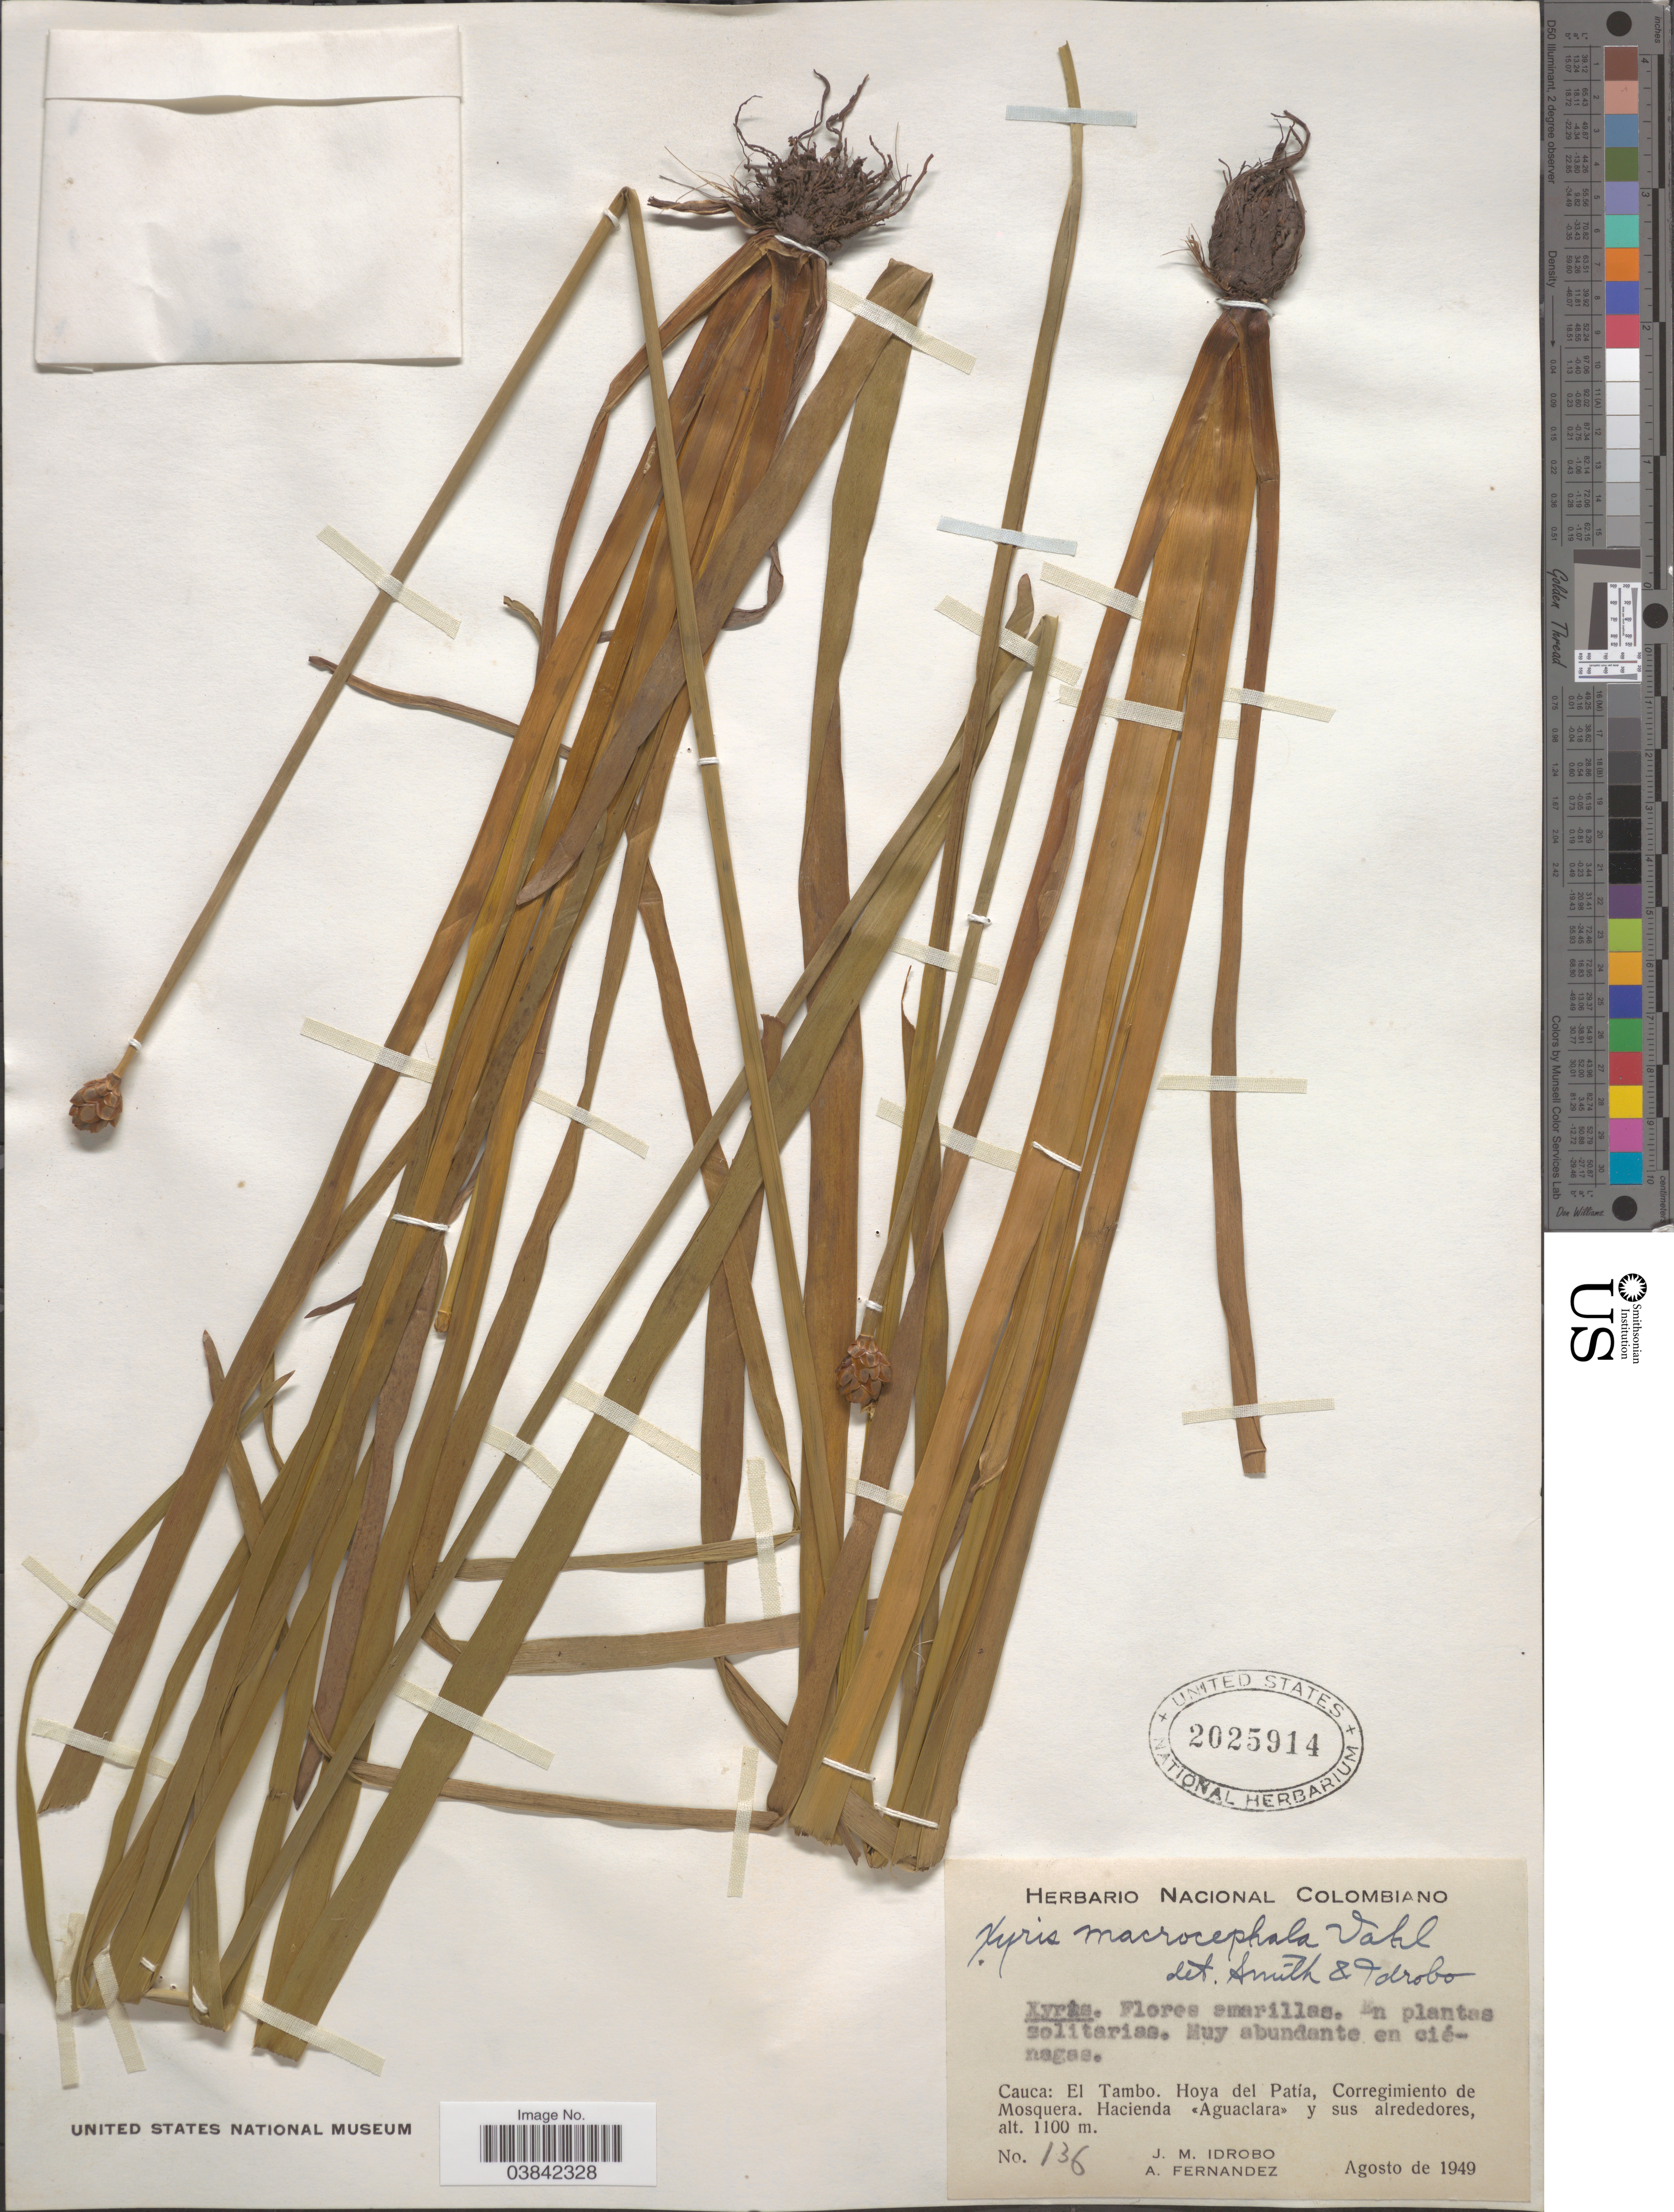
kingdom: Plantae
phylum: Tracheophyta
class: Liliopsida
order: Poales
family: Xyridaceae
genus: Xyris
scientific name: Xyris laxifolia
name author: Mart.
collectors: J. M. Idrobo & A. Fernandez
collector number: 136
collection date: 1949-08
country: Colombia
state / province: Cauca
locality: El Tambo. Hoya del Patía, Corregimiento de Mosquera. Hacienda Aguaclara y sus alrededores.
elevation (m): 1100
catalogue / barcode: US 2025914